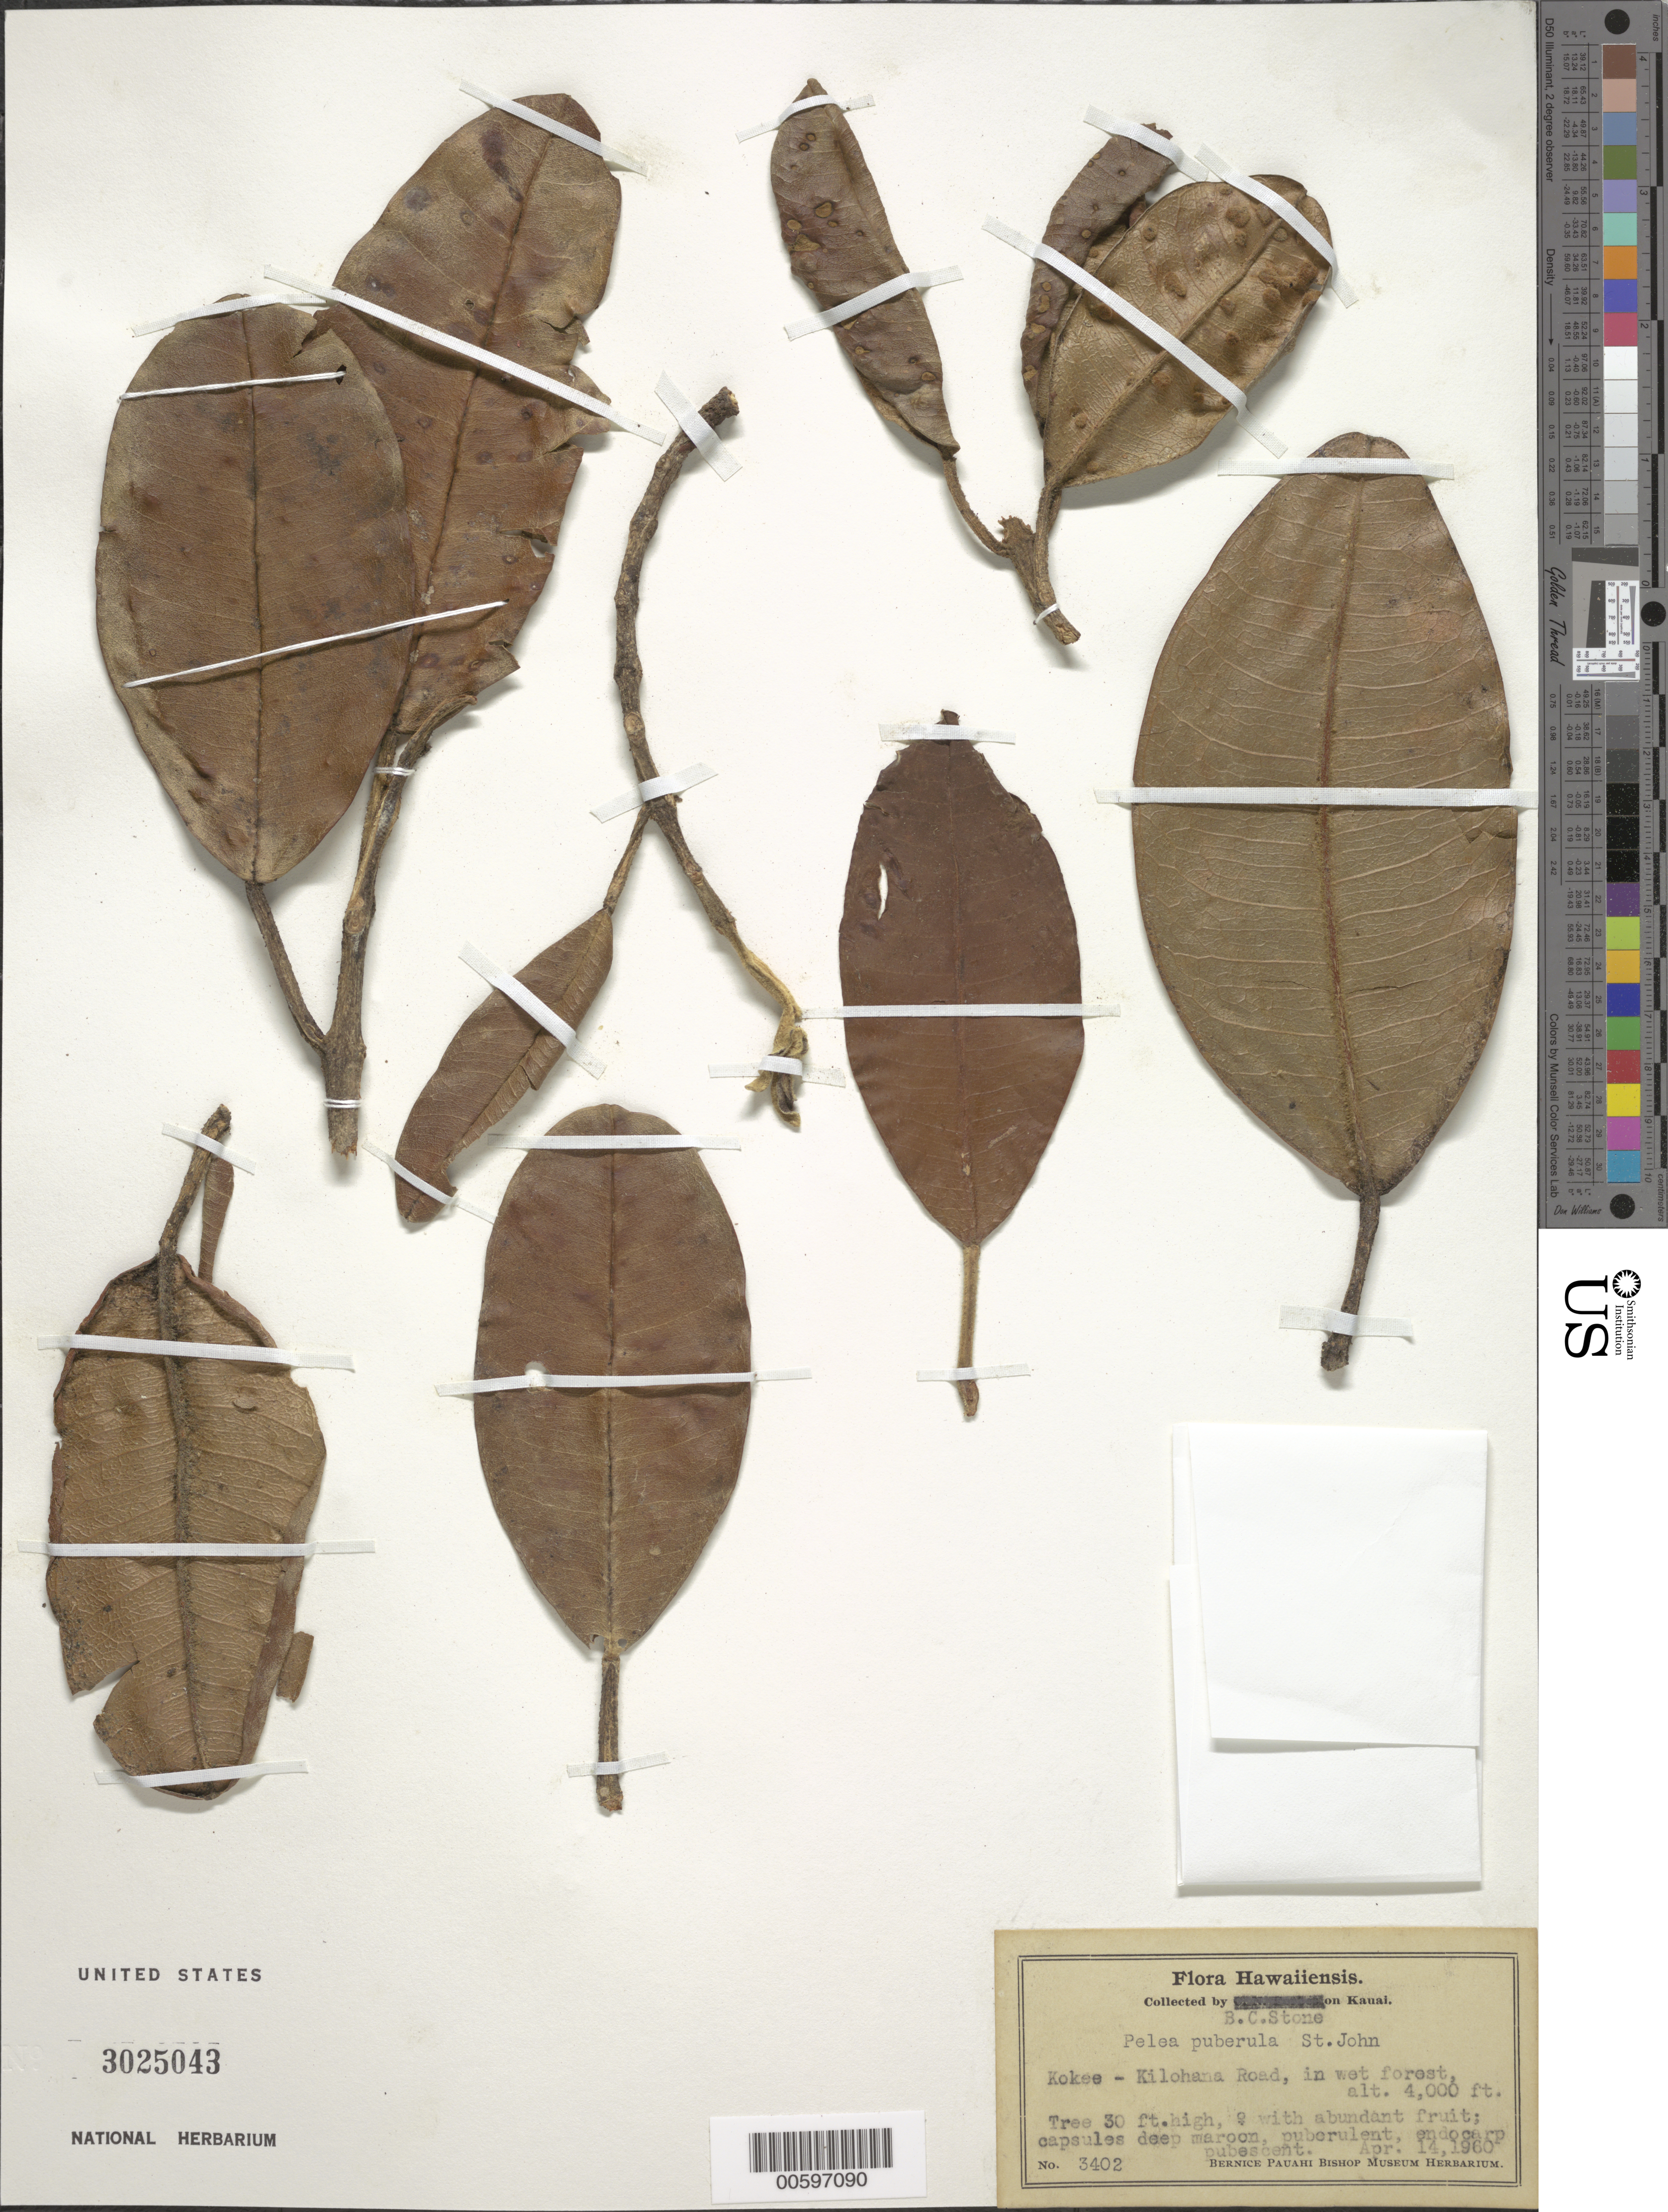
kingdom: Plantae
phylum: Tracheophyta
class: Magnoliopsida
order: Sapindales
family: Rutaceae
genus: Melicope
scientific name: Melicope puberula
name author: (H. St. John) T.G. Hartley & B.C. Stone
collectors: B. C. Stone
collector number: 3402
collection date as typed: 14 Apr 1960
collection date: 1960-04-14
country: United States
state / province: Hawaii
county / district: Kauai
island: Kaua'i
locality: Kokee - Kilohana Road.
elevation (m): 1219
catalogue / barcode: US 3025043